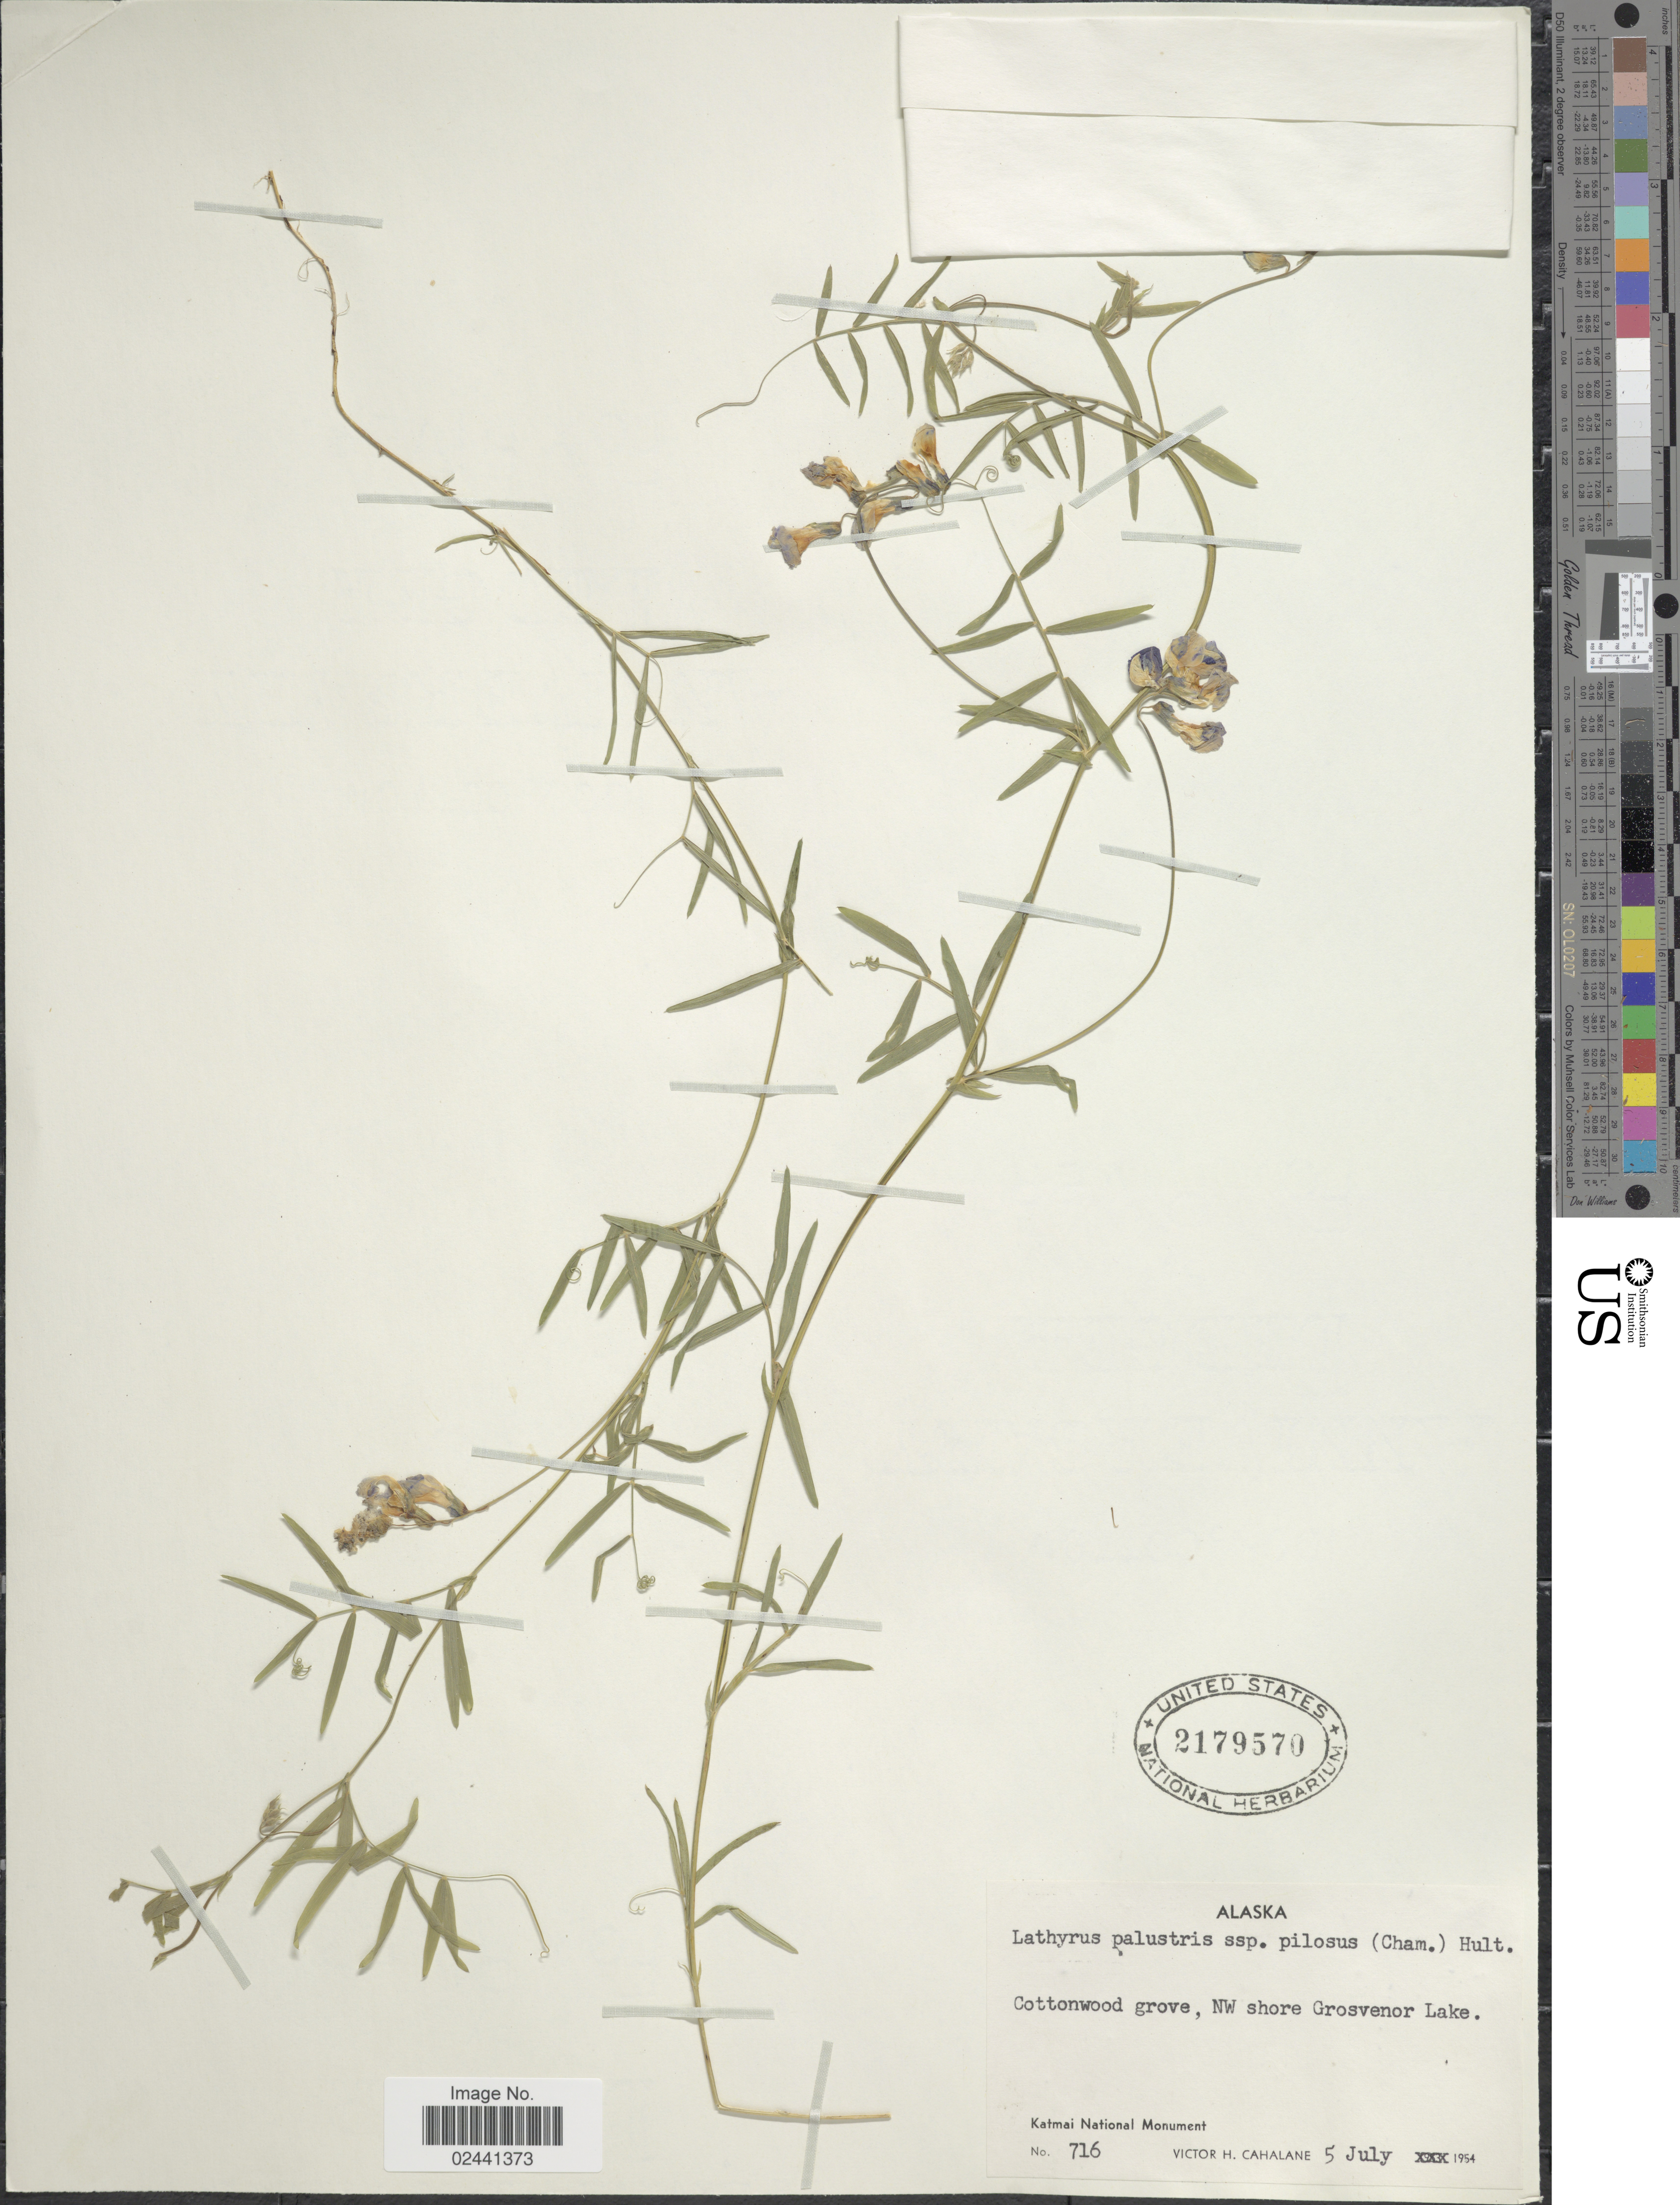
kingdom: Plantae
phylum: Tracheophyta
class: Magnoliopsida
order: Fabales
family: Fabaceae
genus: Lathyrus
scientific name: Lathyrus palustris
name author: L.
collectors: V. Cahalane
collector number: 716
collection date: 1954-07-05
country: United States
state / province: Alaska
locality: Cottonwood grove, NW shore Grosvenor Lake, Katmai National Monument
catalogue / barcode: US 2179570